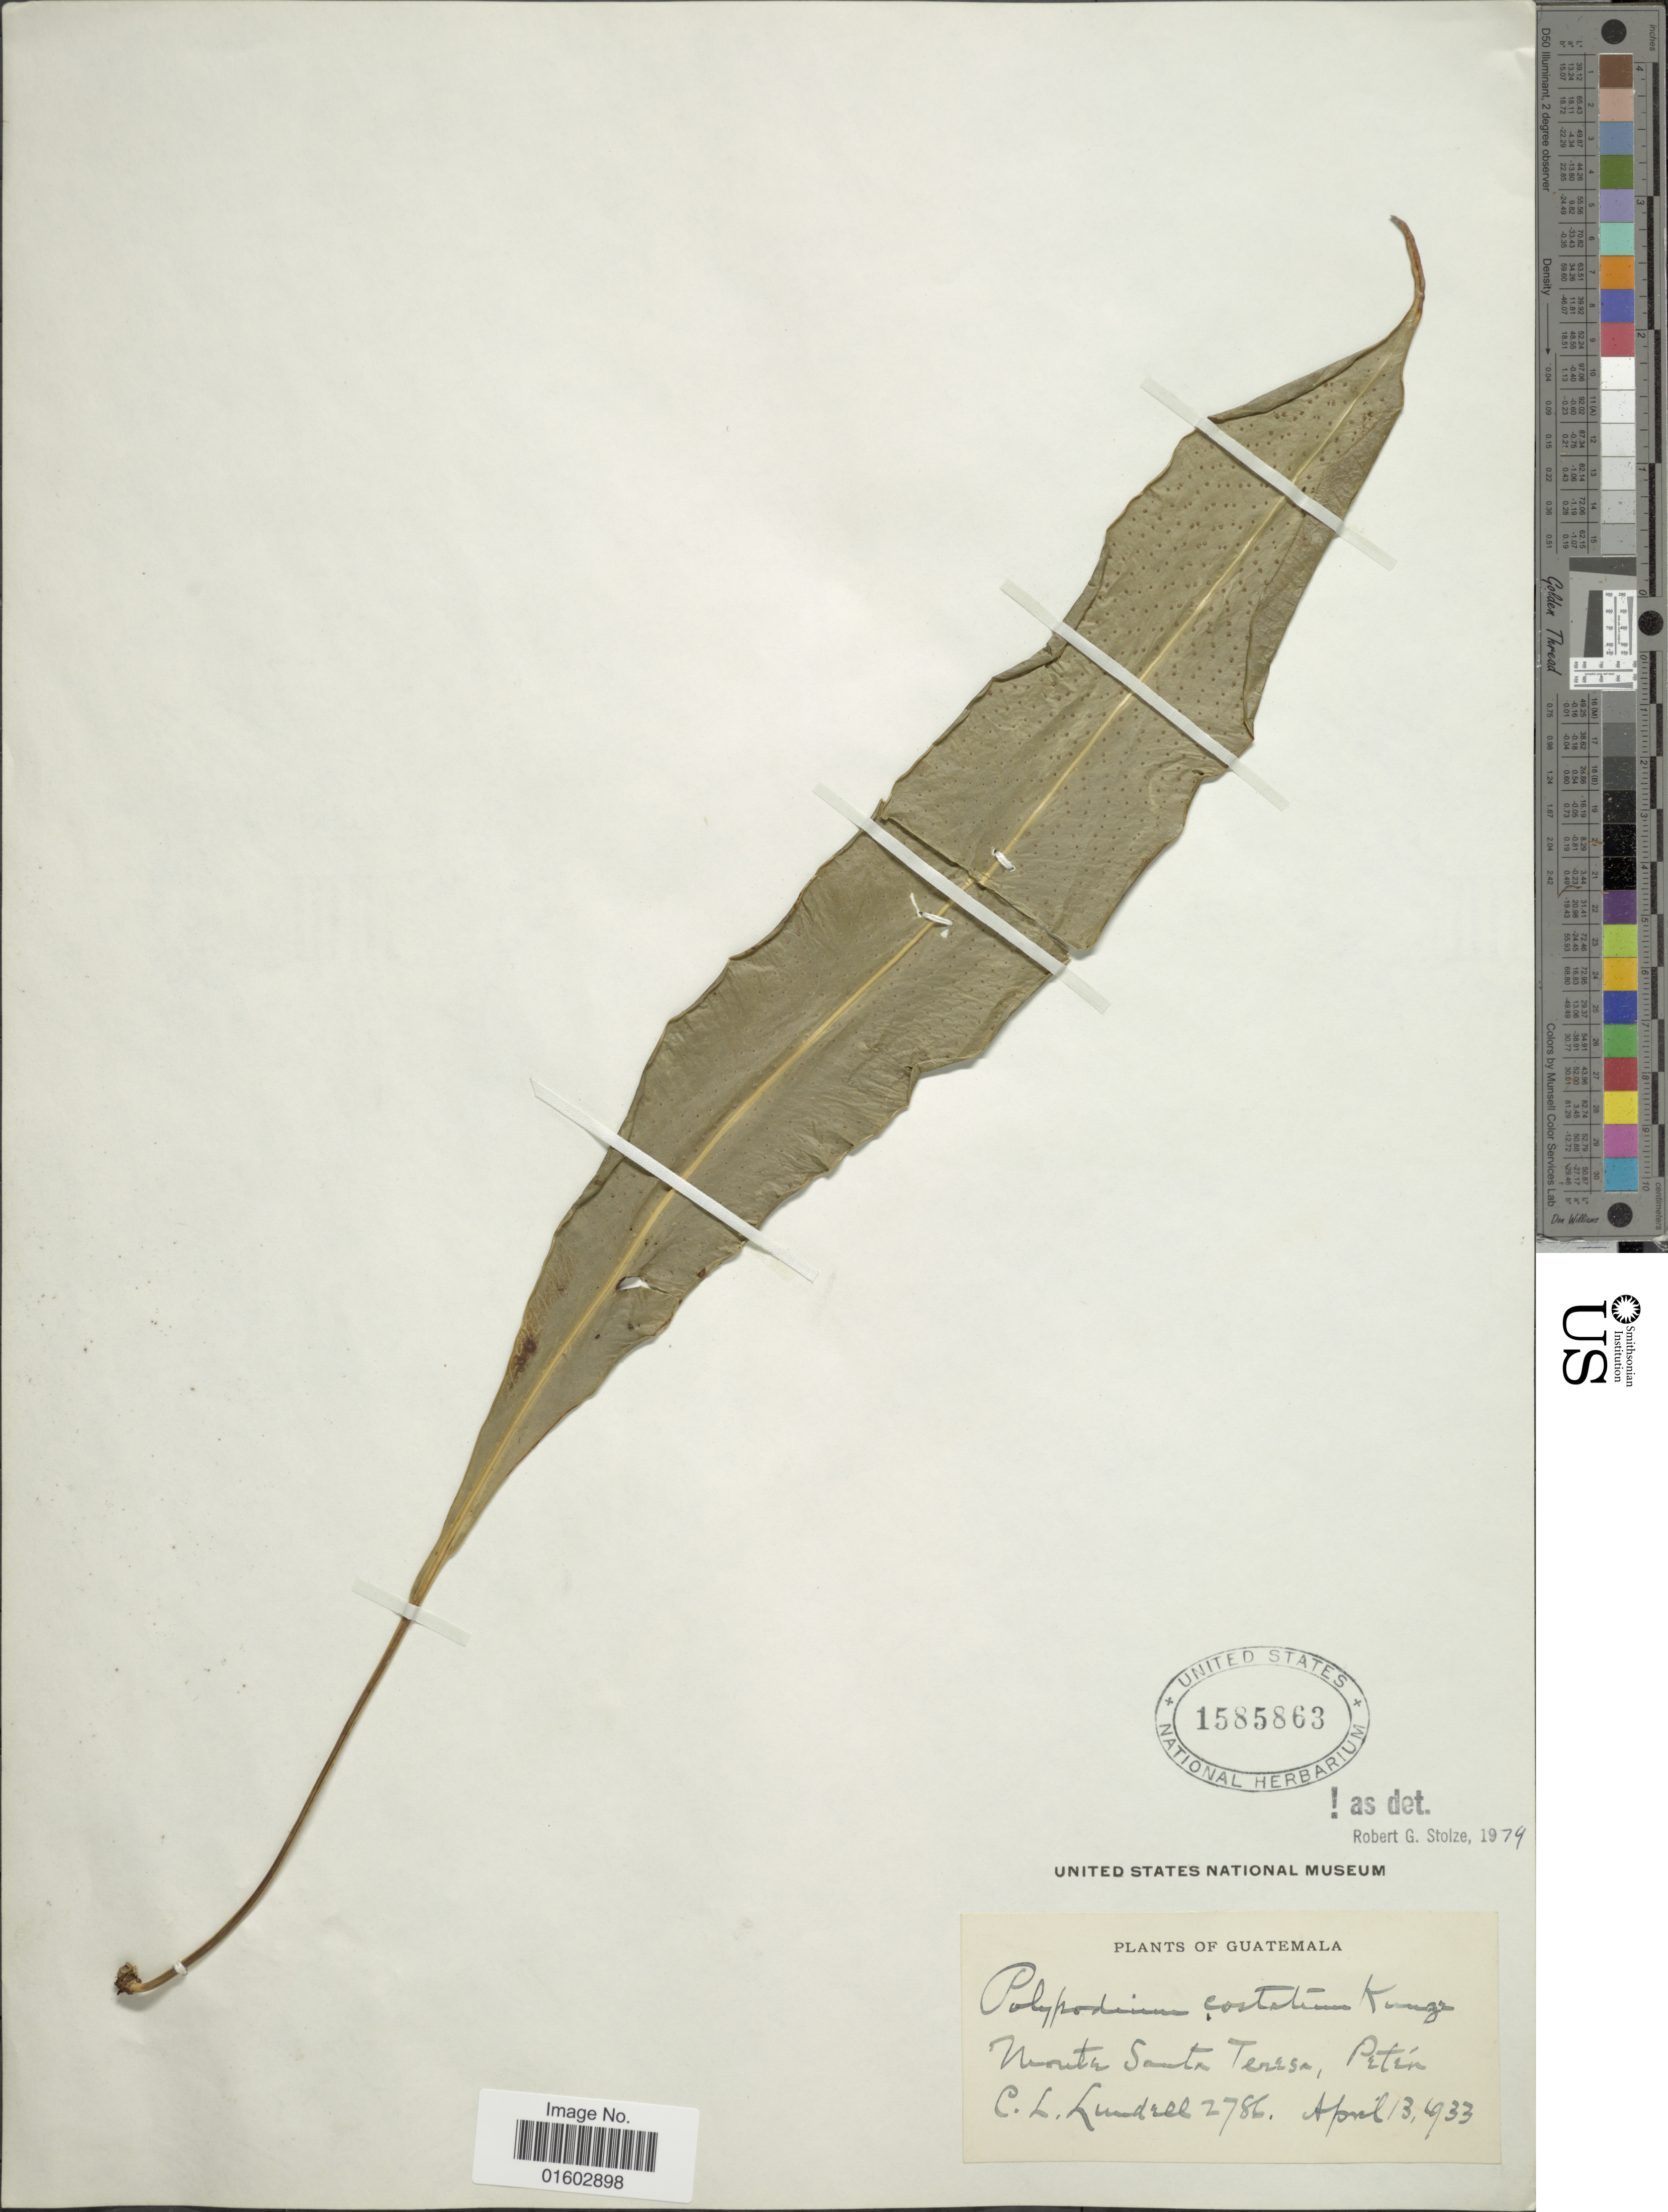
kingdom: Plantae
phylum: Tracheophyta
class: Polypodiopsida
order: Polypodiales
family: Polypodiaceae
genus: Campyloneurum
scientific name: Campyloneurum costatum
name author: (Kunze) C. Presl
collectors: C. L. Lundell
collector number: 2786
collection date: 1933-04-13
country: Guatemala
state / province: El Petén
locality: Monte Santa Teresa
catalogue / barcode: US 1585863